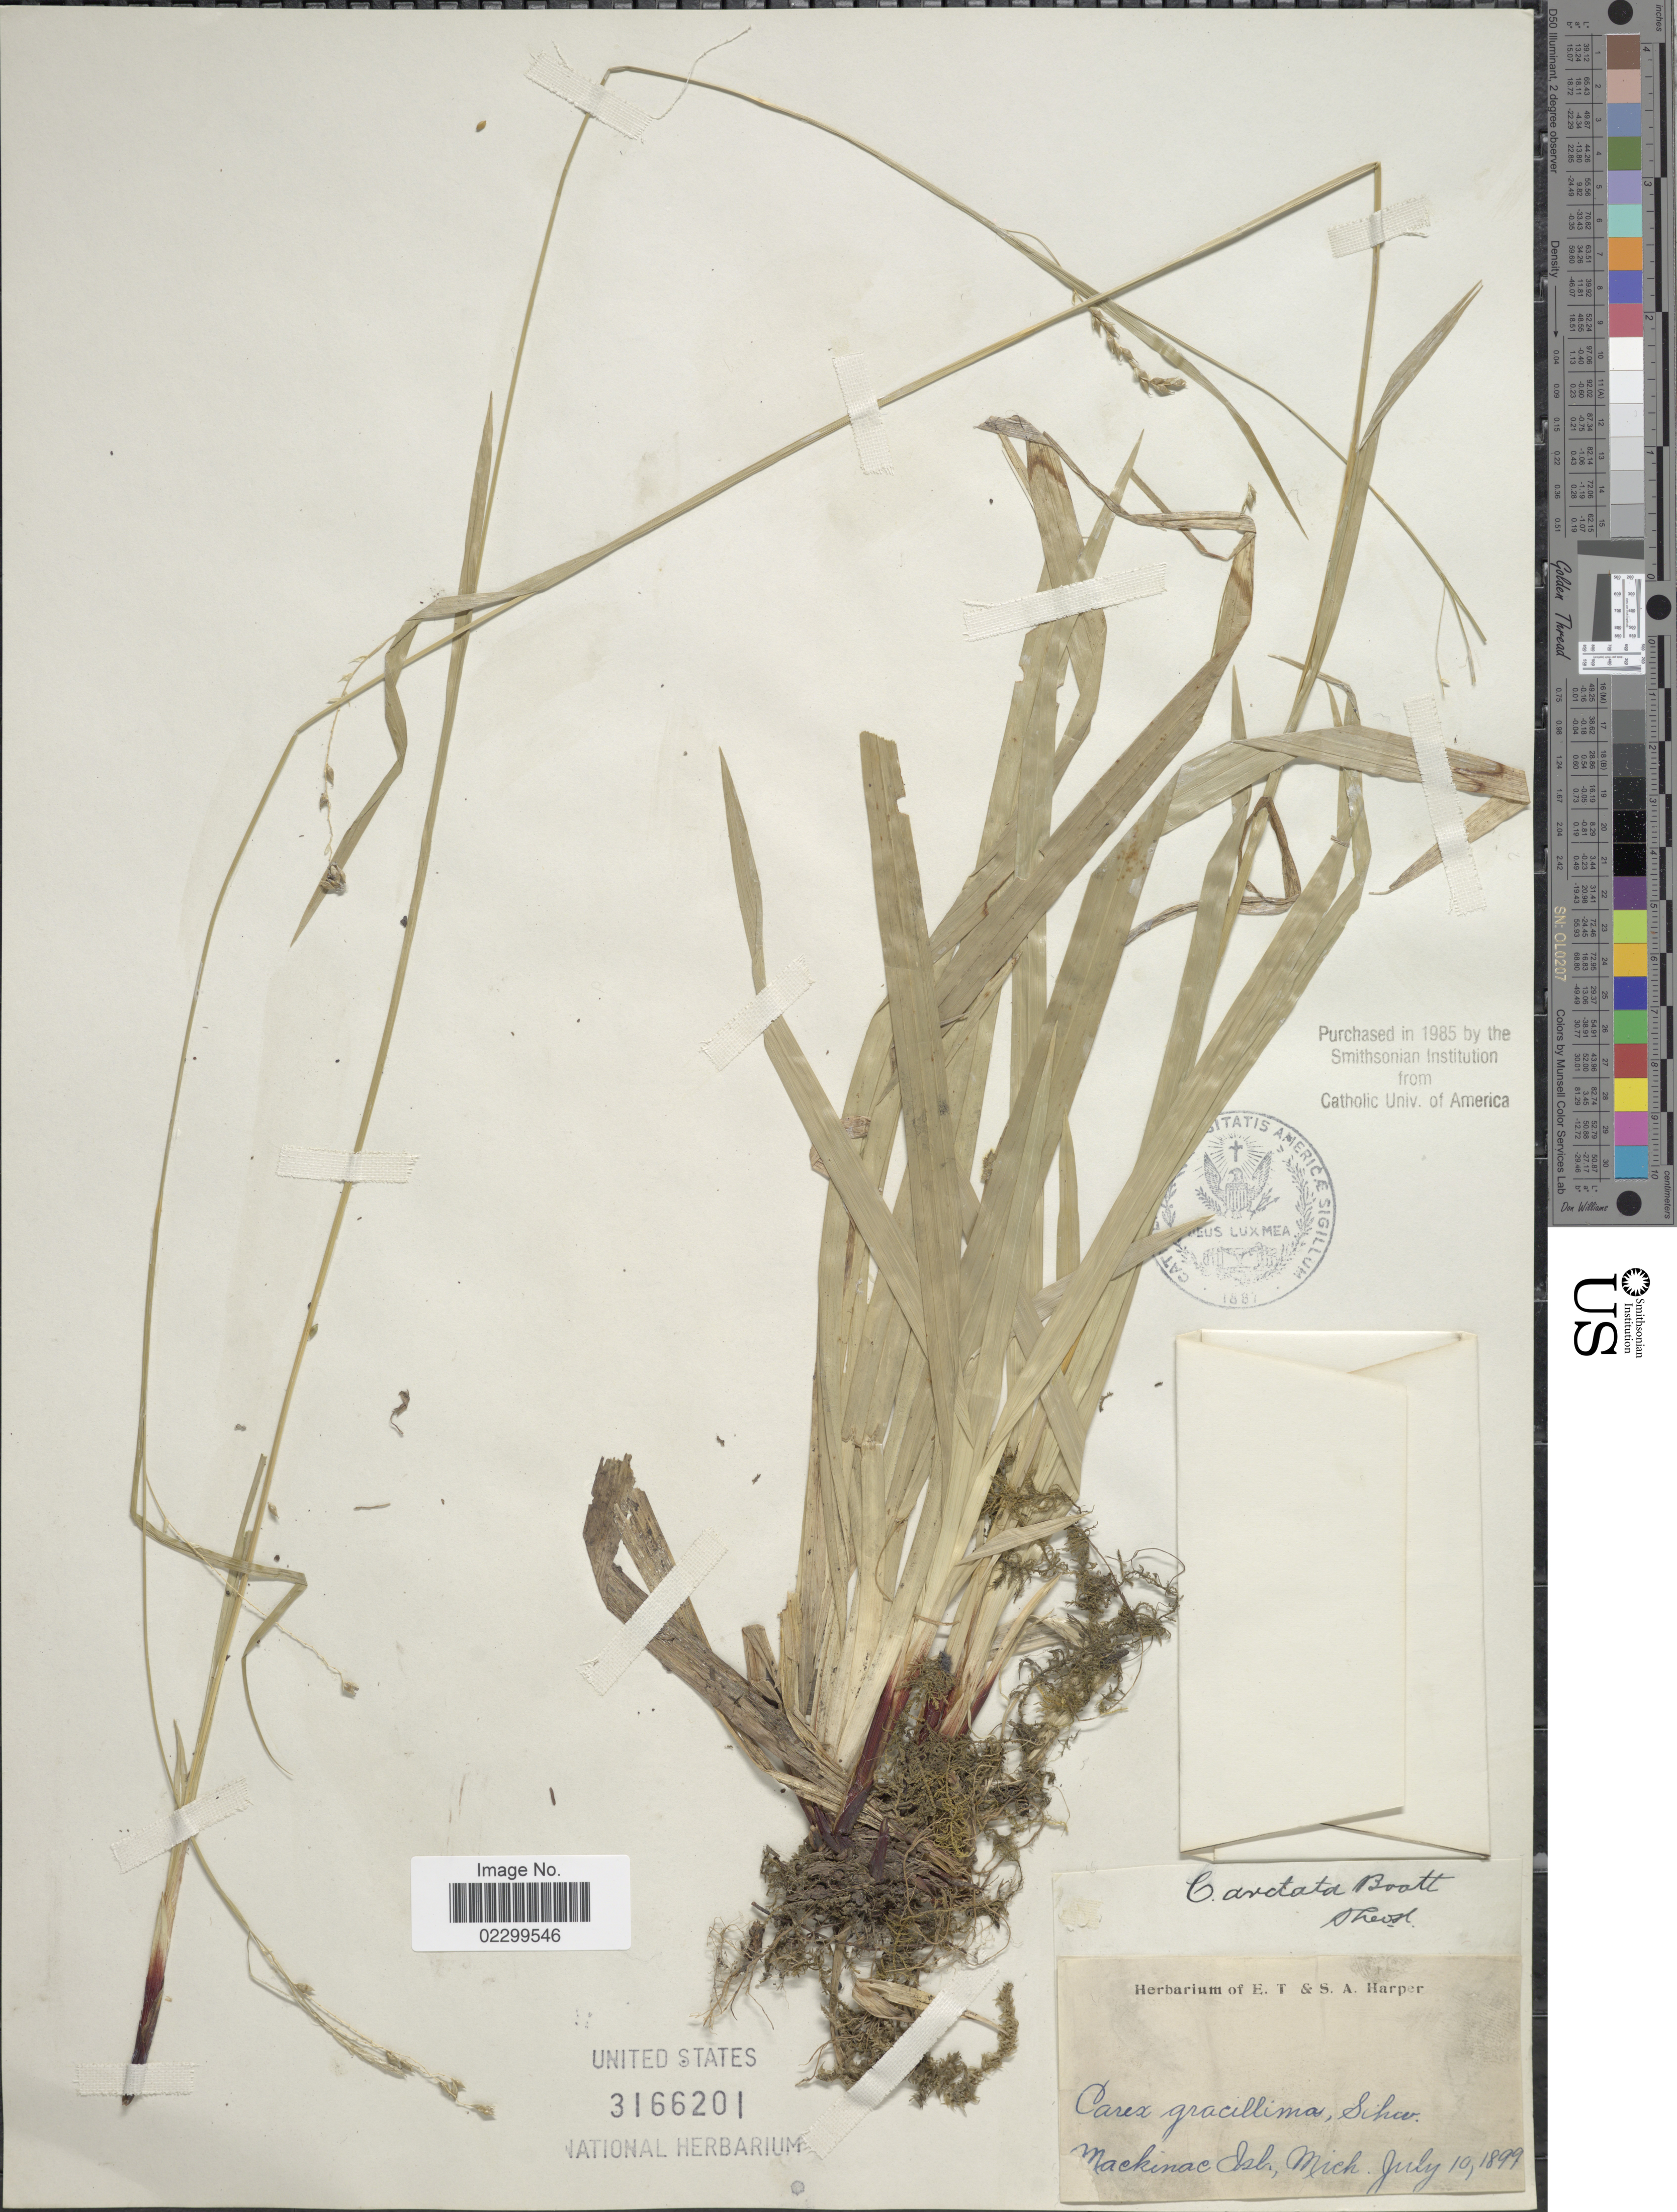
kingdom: Plantae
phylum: Tracheophyta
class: Liliopsida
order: Poales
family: Cyperaceae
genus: Carex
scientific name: Carex arctata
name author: Boott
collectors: ex herb. E. T. & S. A. Harper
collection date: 1899-07-10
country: United States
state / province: Michigan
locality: Mackinac Isl.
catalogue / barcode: US 3166201